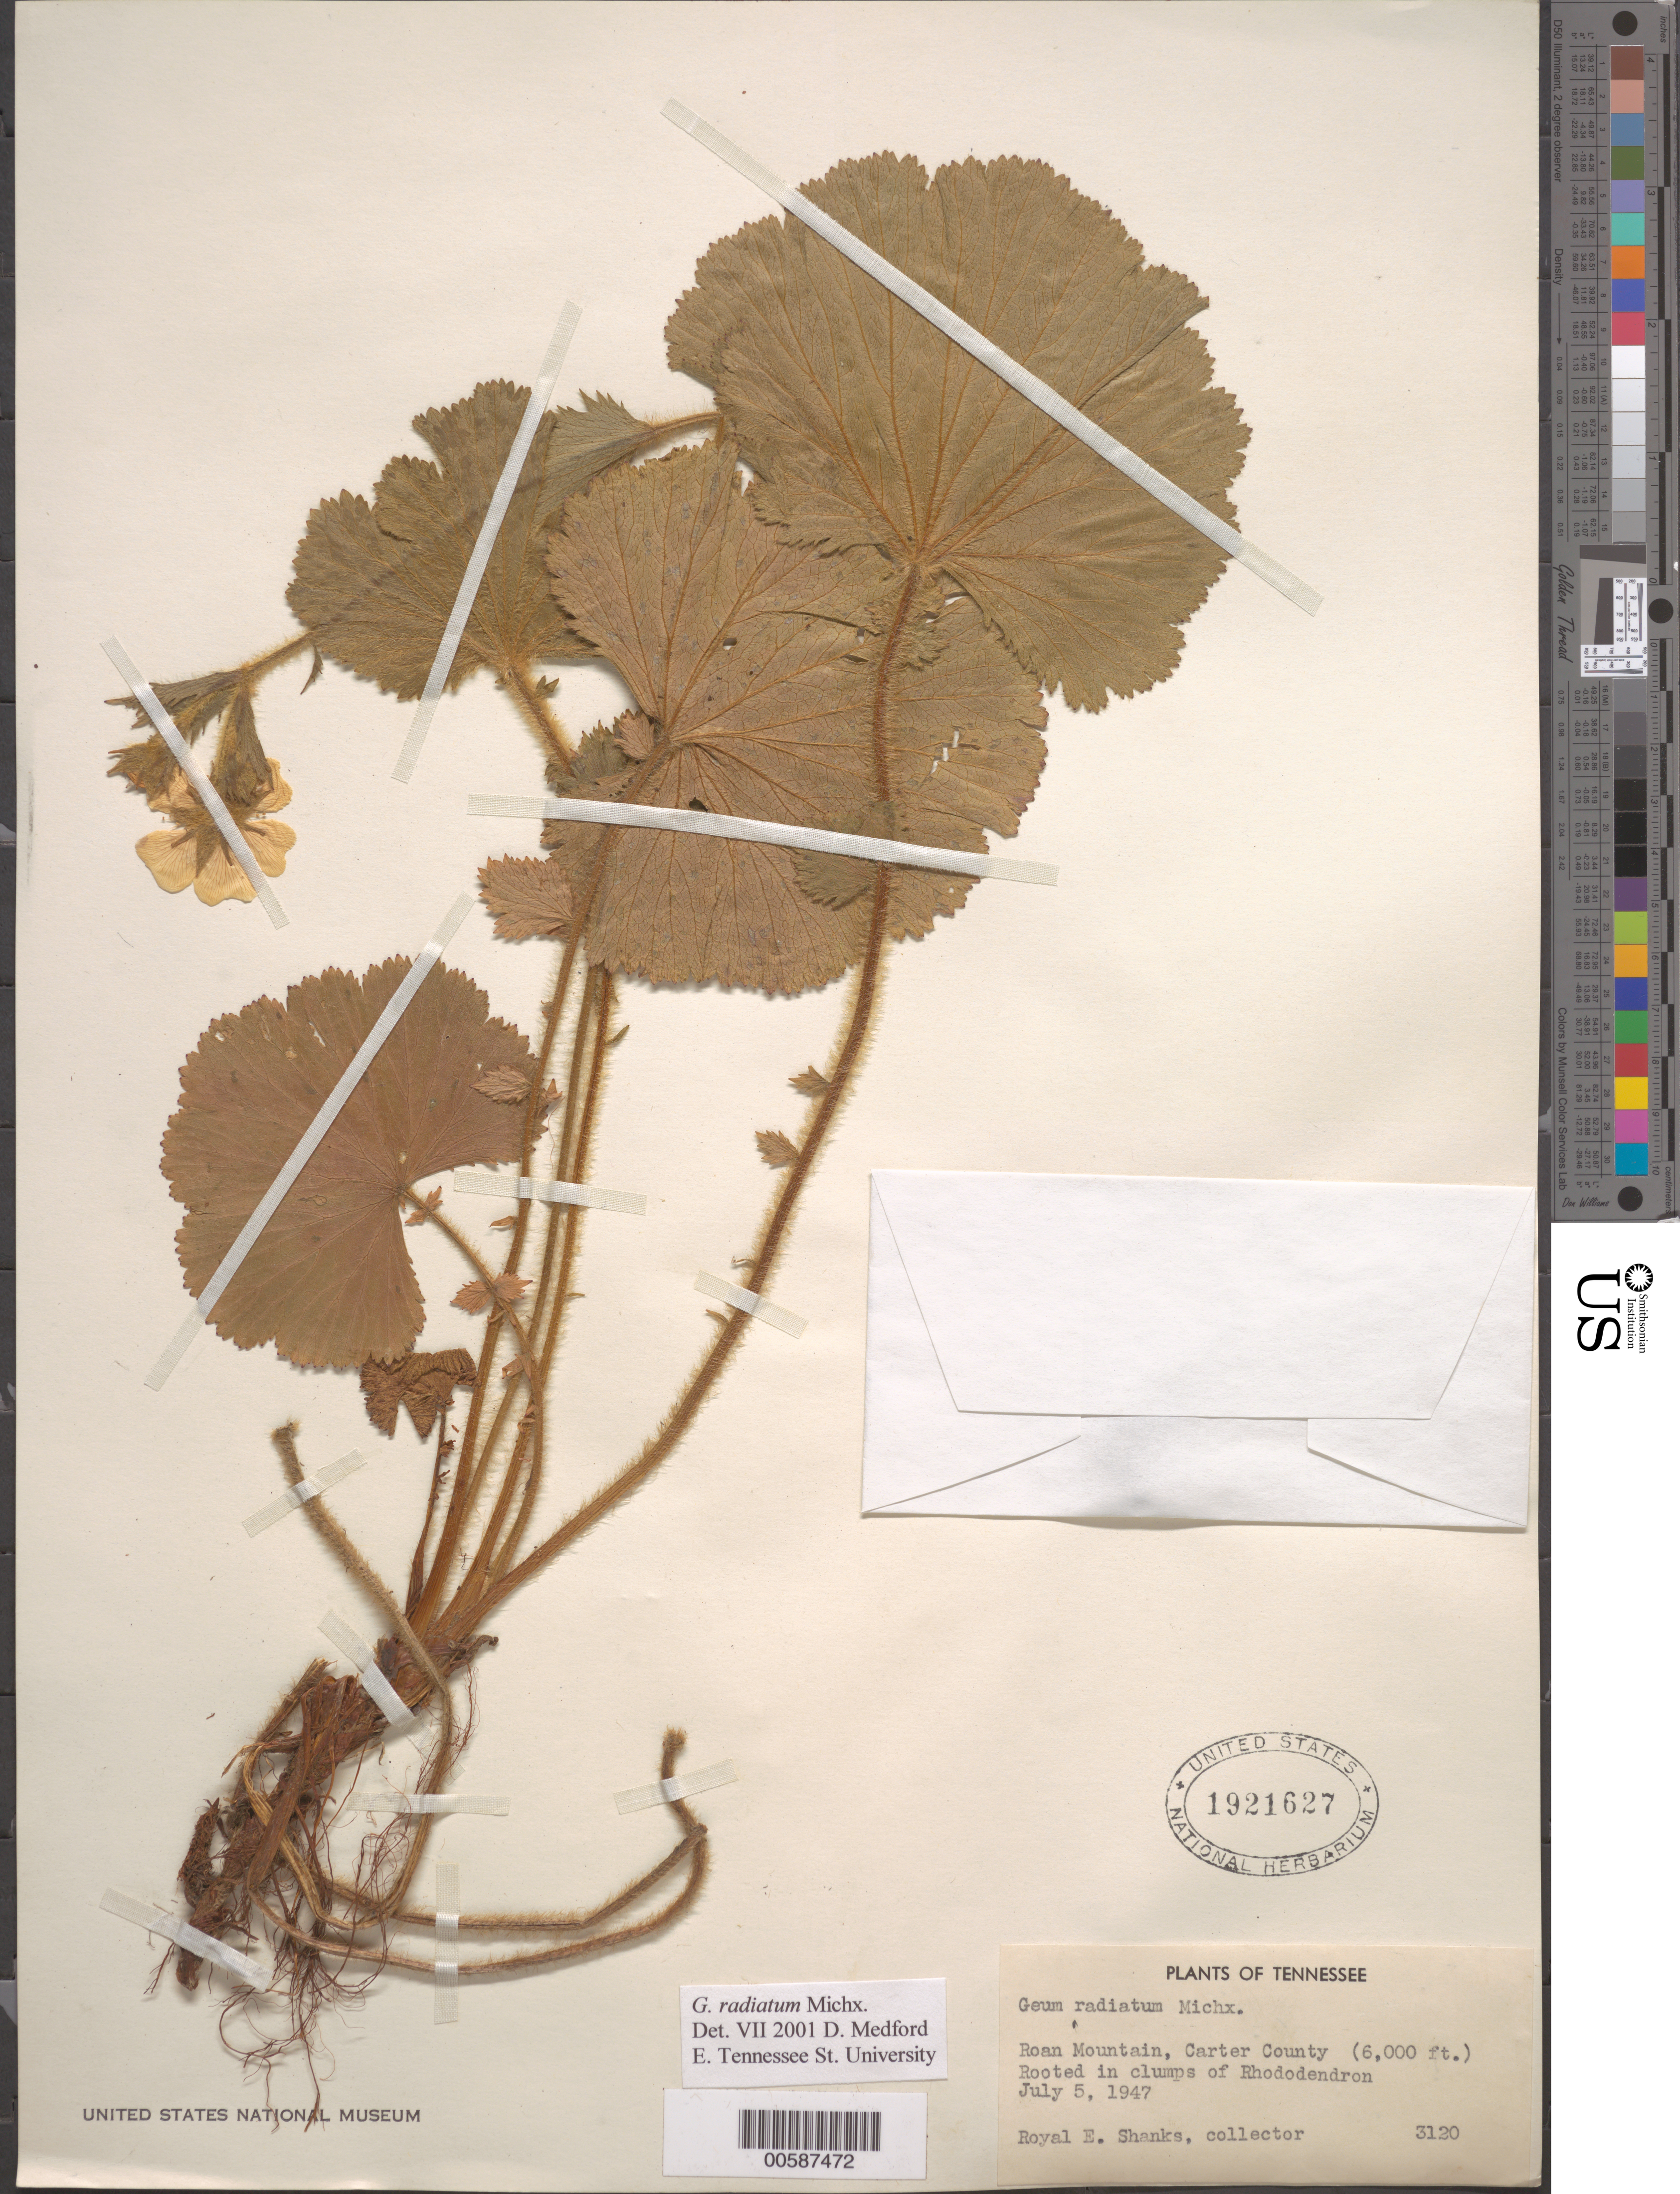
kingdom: Plantae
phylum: Tracheophyta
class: Magnoliopsida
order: Rosales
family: Rosaceae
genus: Geum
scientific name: Geum radiatum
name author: Michx.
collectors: R. Shanks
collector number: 3120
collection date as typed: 05 Jul 1947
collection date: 1947-07-05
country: United States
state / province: Tennessee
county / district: Carter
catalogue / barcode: US 1921627